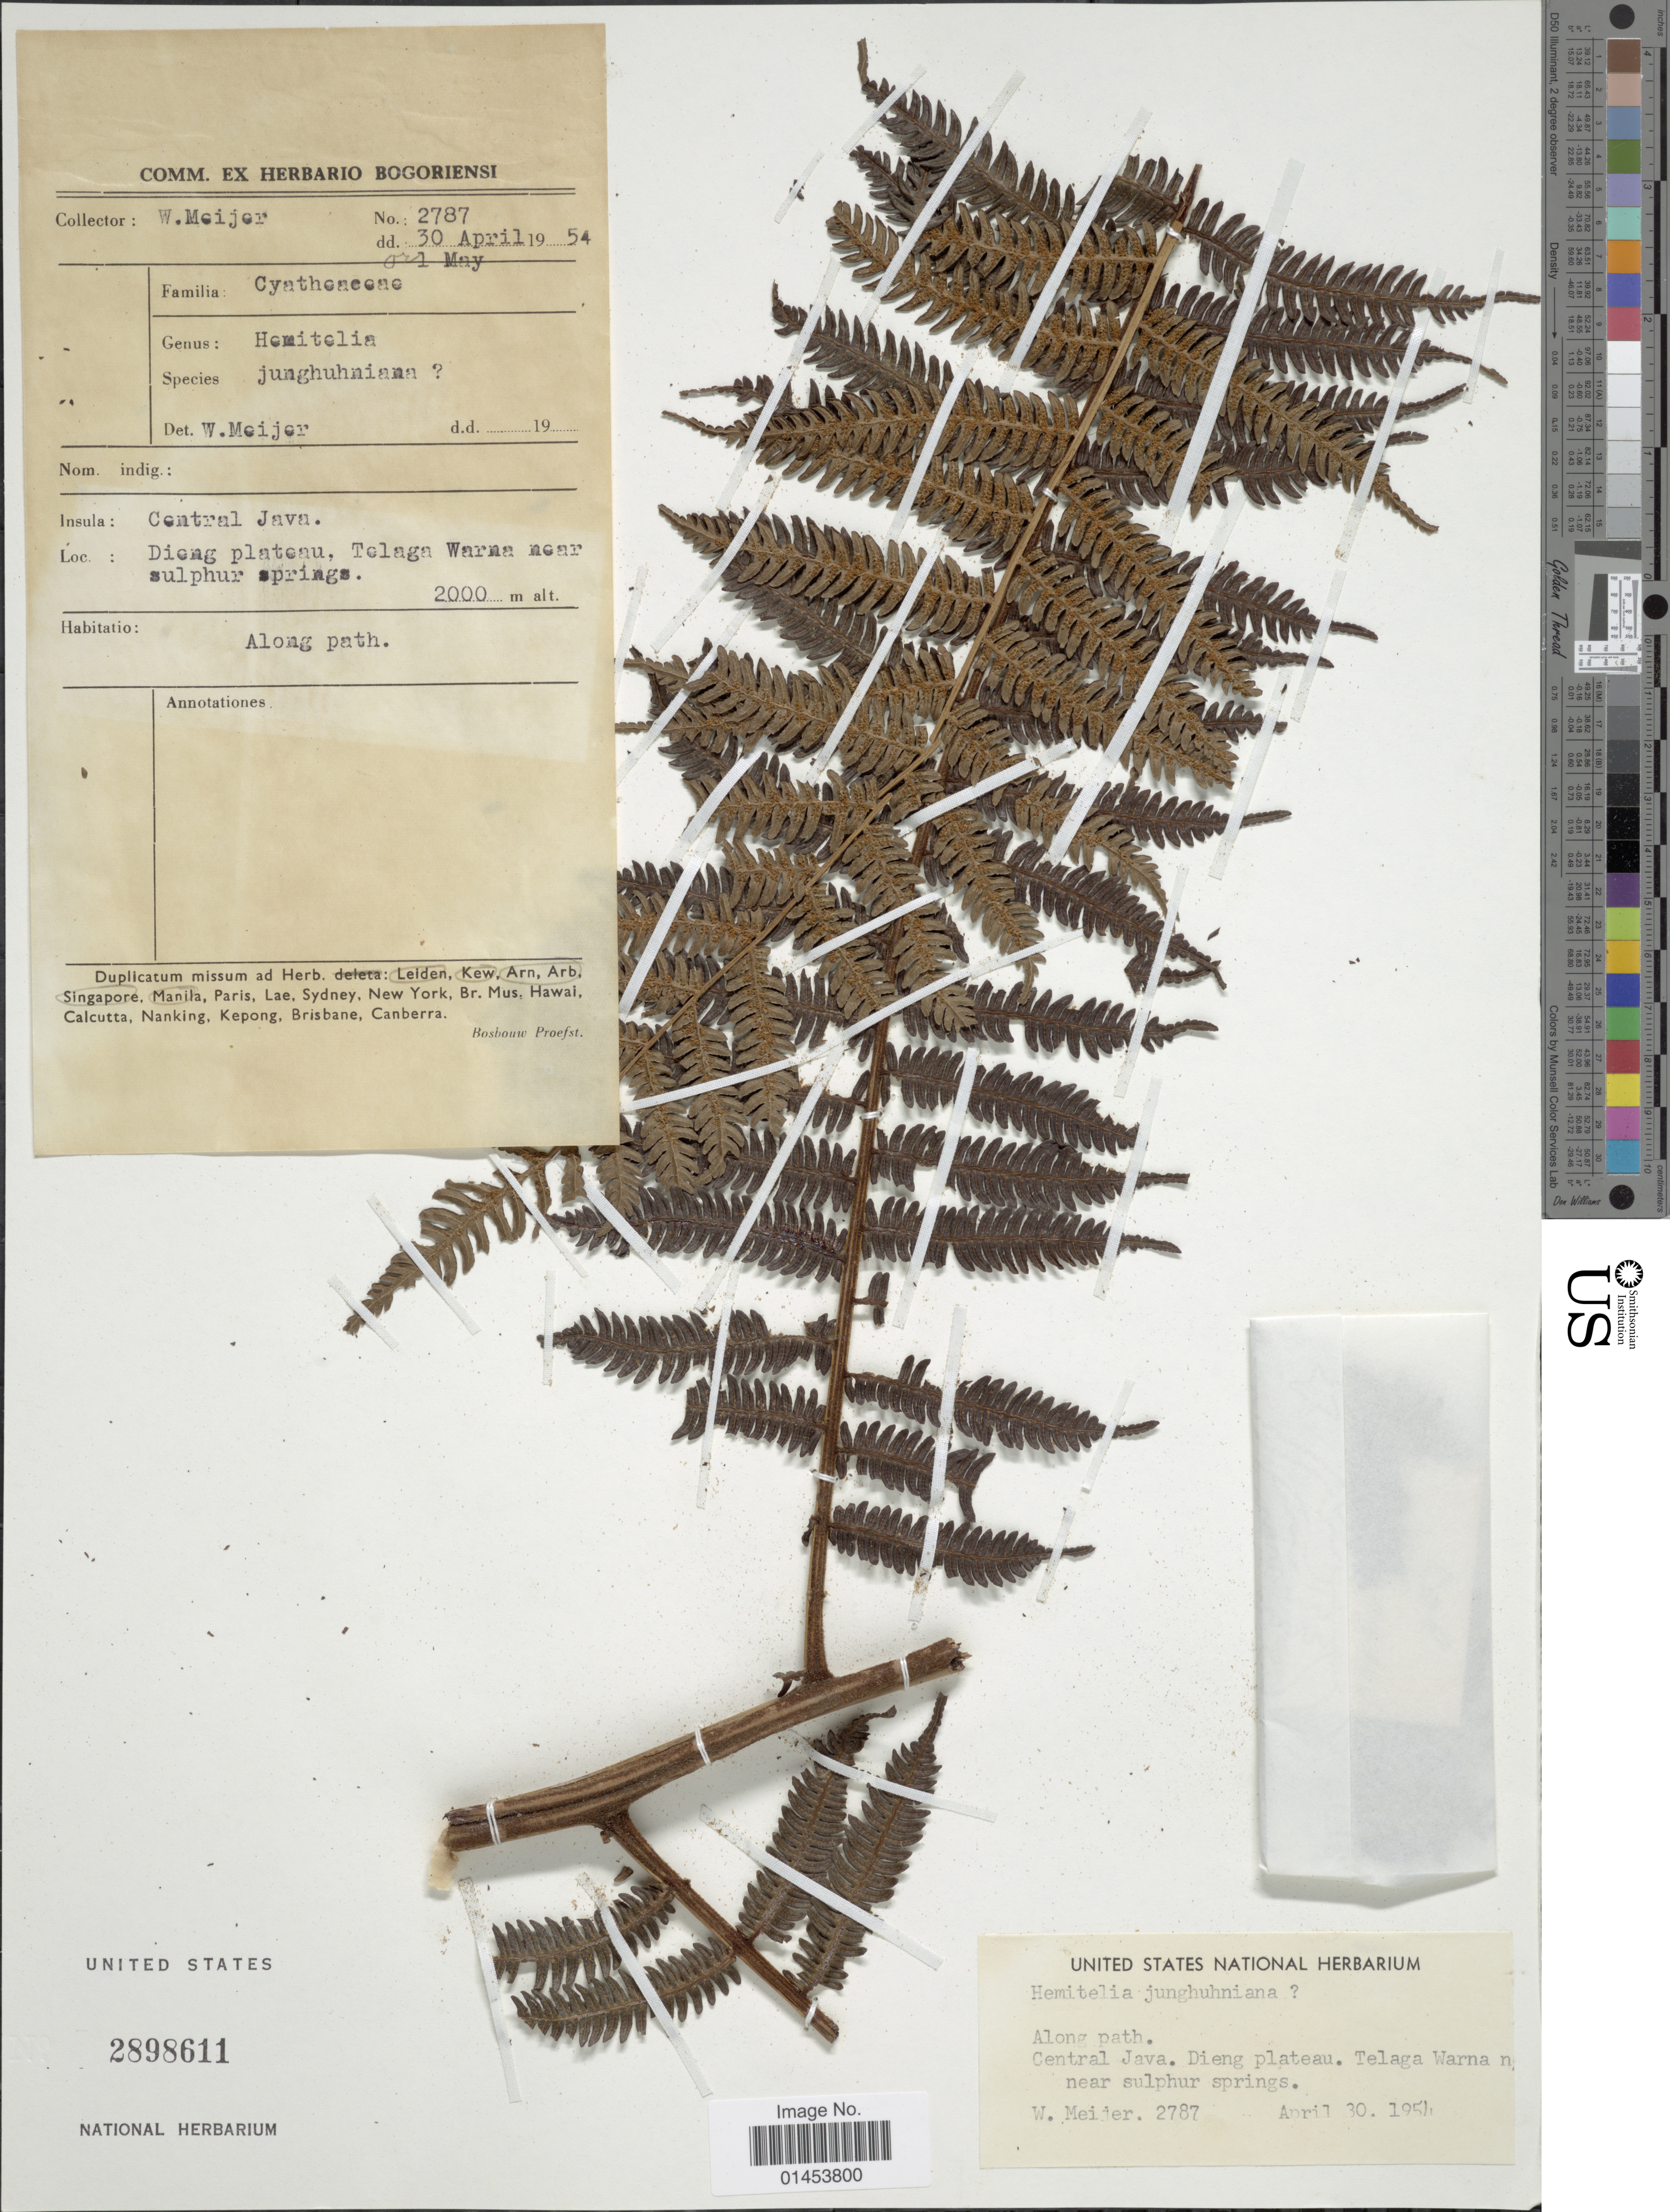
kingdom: Plantae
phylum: Tracheophyta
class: Polypodiopsida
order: Cyatheales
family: Cyatheaceae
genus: Cyathea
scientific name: Cyathea junghuhniana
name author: (Kunze) Copel.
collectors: W. Meijer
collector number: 2787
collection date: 1954-04-30/1954-05-01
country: Indonesia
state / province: Java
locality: Central Java, Diong plateau Telaga Waran Acar sulphur springs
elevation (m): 2000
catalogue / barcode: US 2898611